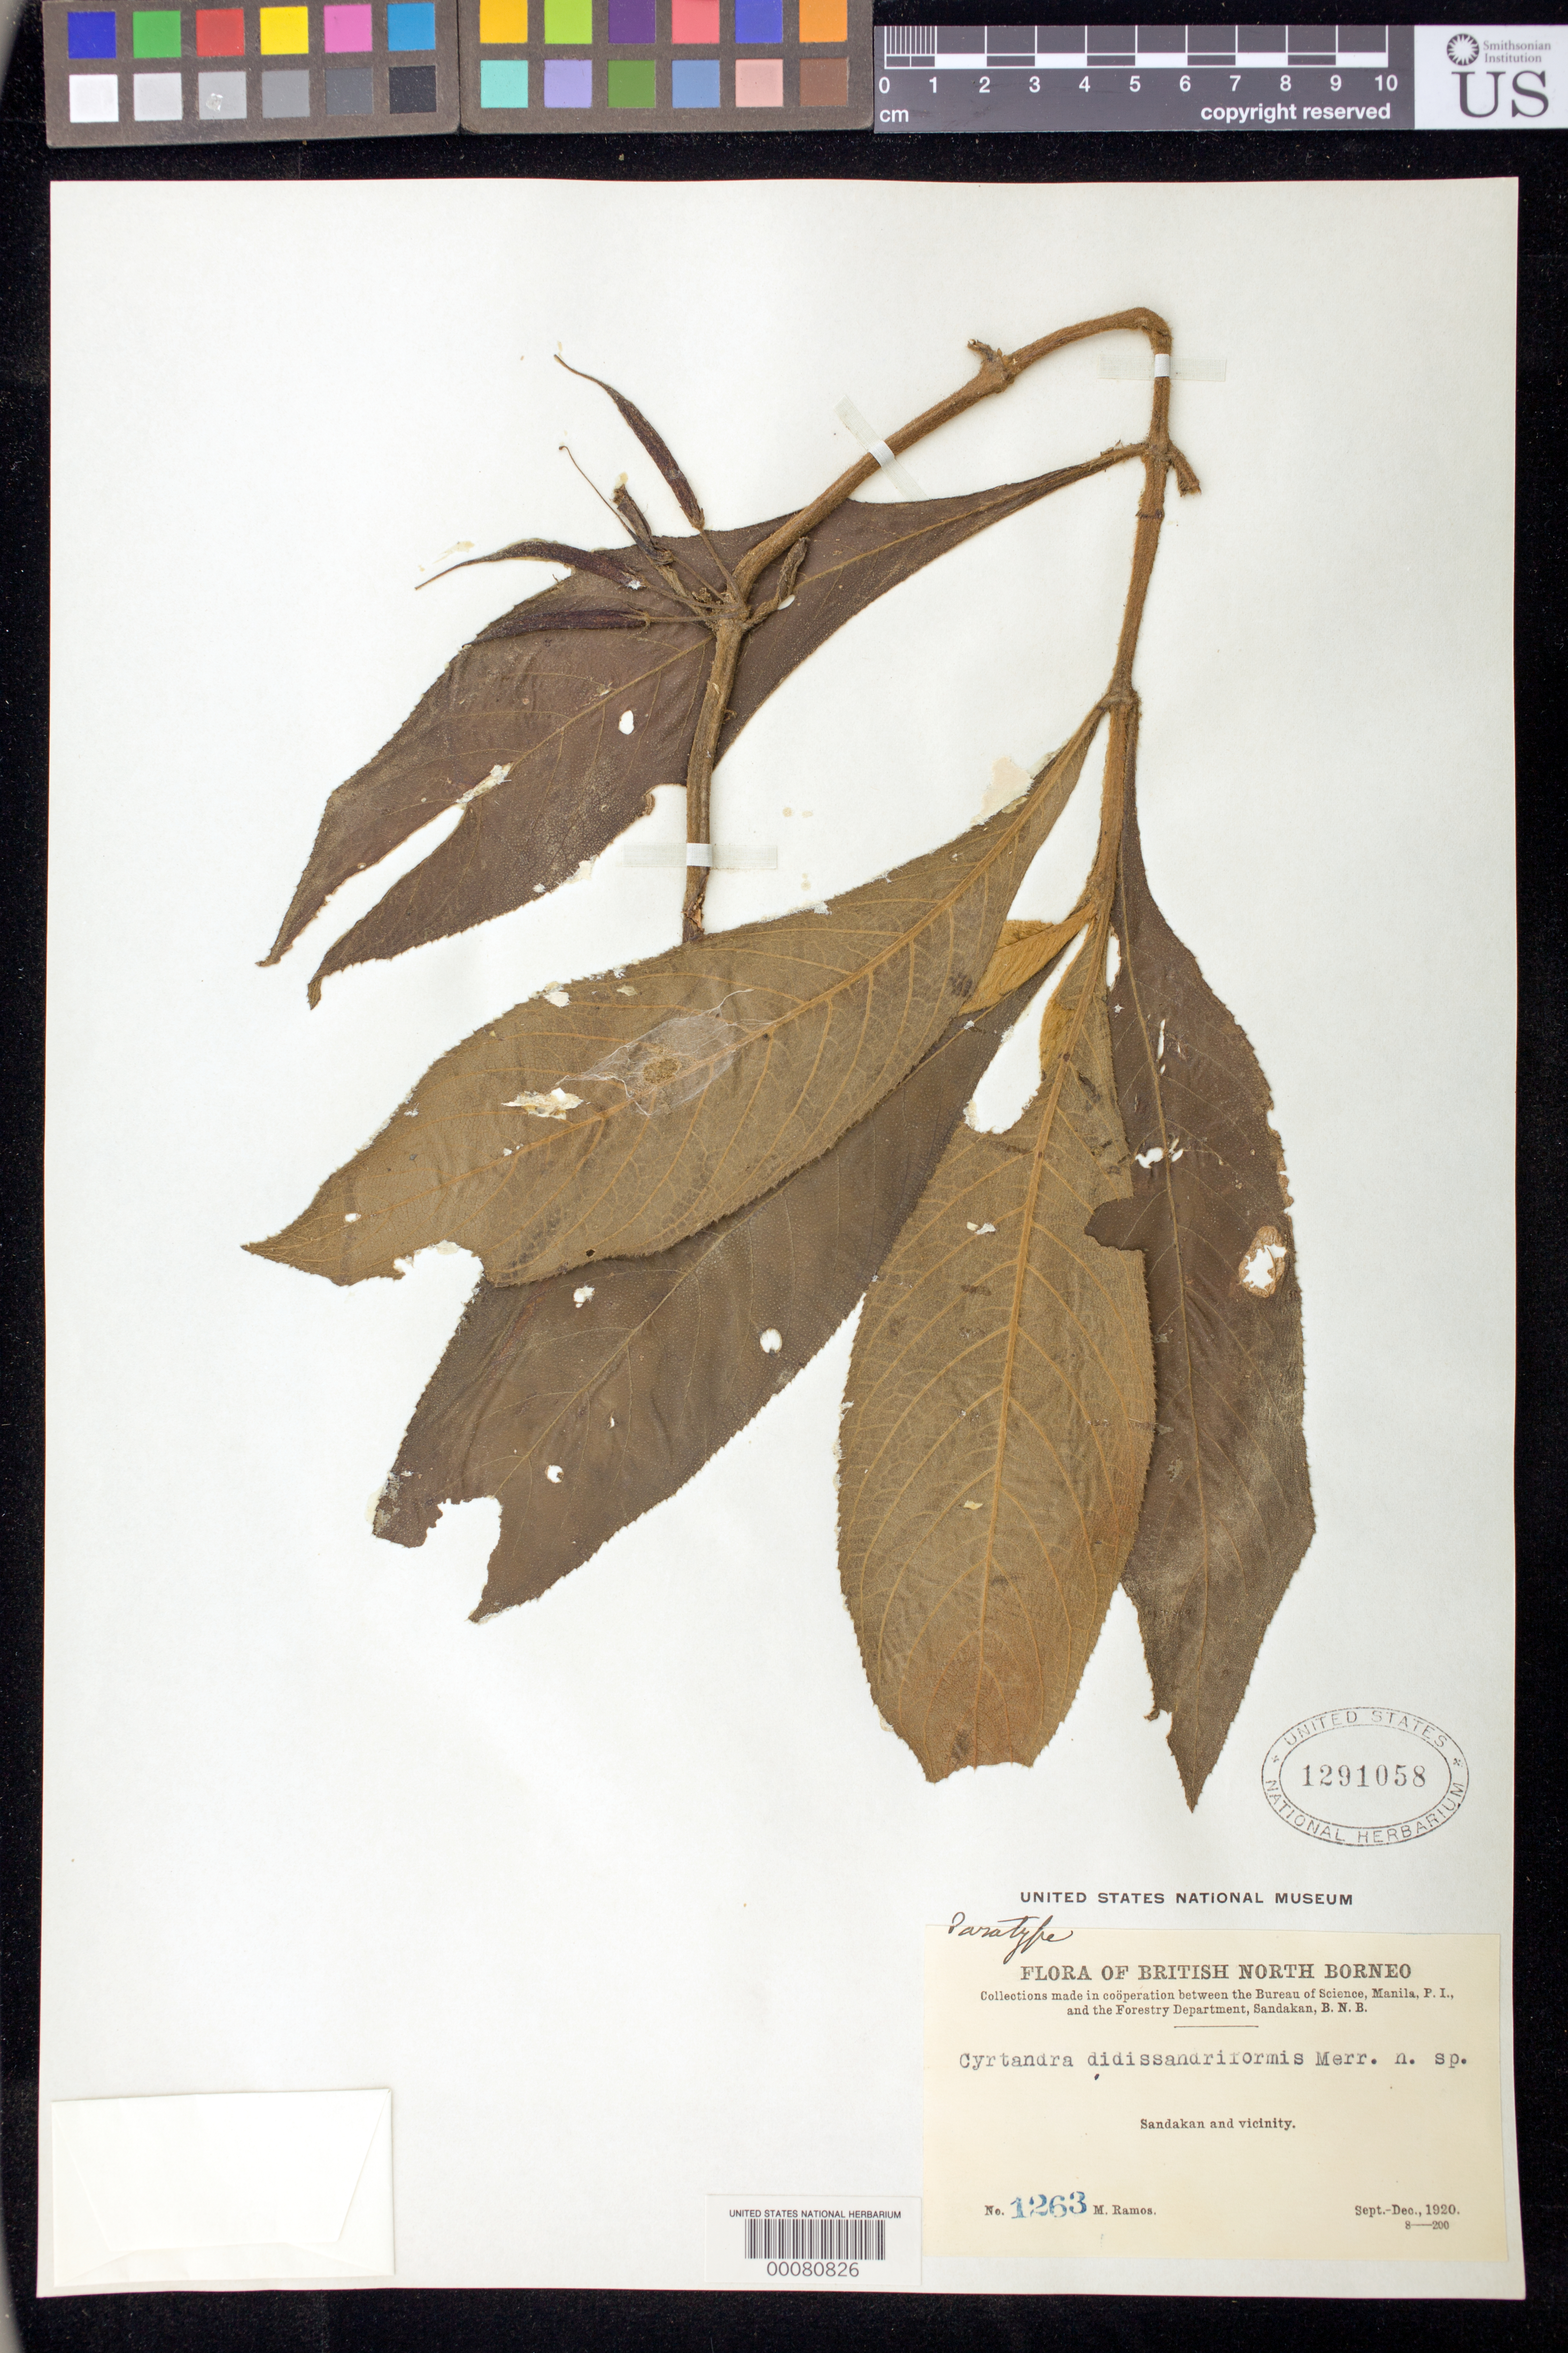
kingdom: Plantae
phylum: Tracheophyta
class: Magnoliopsida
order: Lamiales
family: Gesneriaceae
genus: Cyrtandra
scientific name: Cyrtandra didissandriformis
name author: Merr.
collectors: M. Ramos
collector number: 1263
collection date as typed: Sep-Dec 1920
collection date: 1920-09/1920-12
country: Malaysia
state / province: Sabah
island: Borneo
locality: Sandakan and vicinity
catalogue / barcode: US 1291058